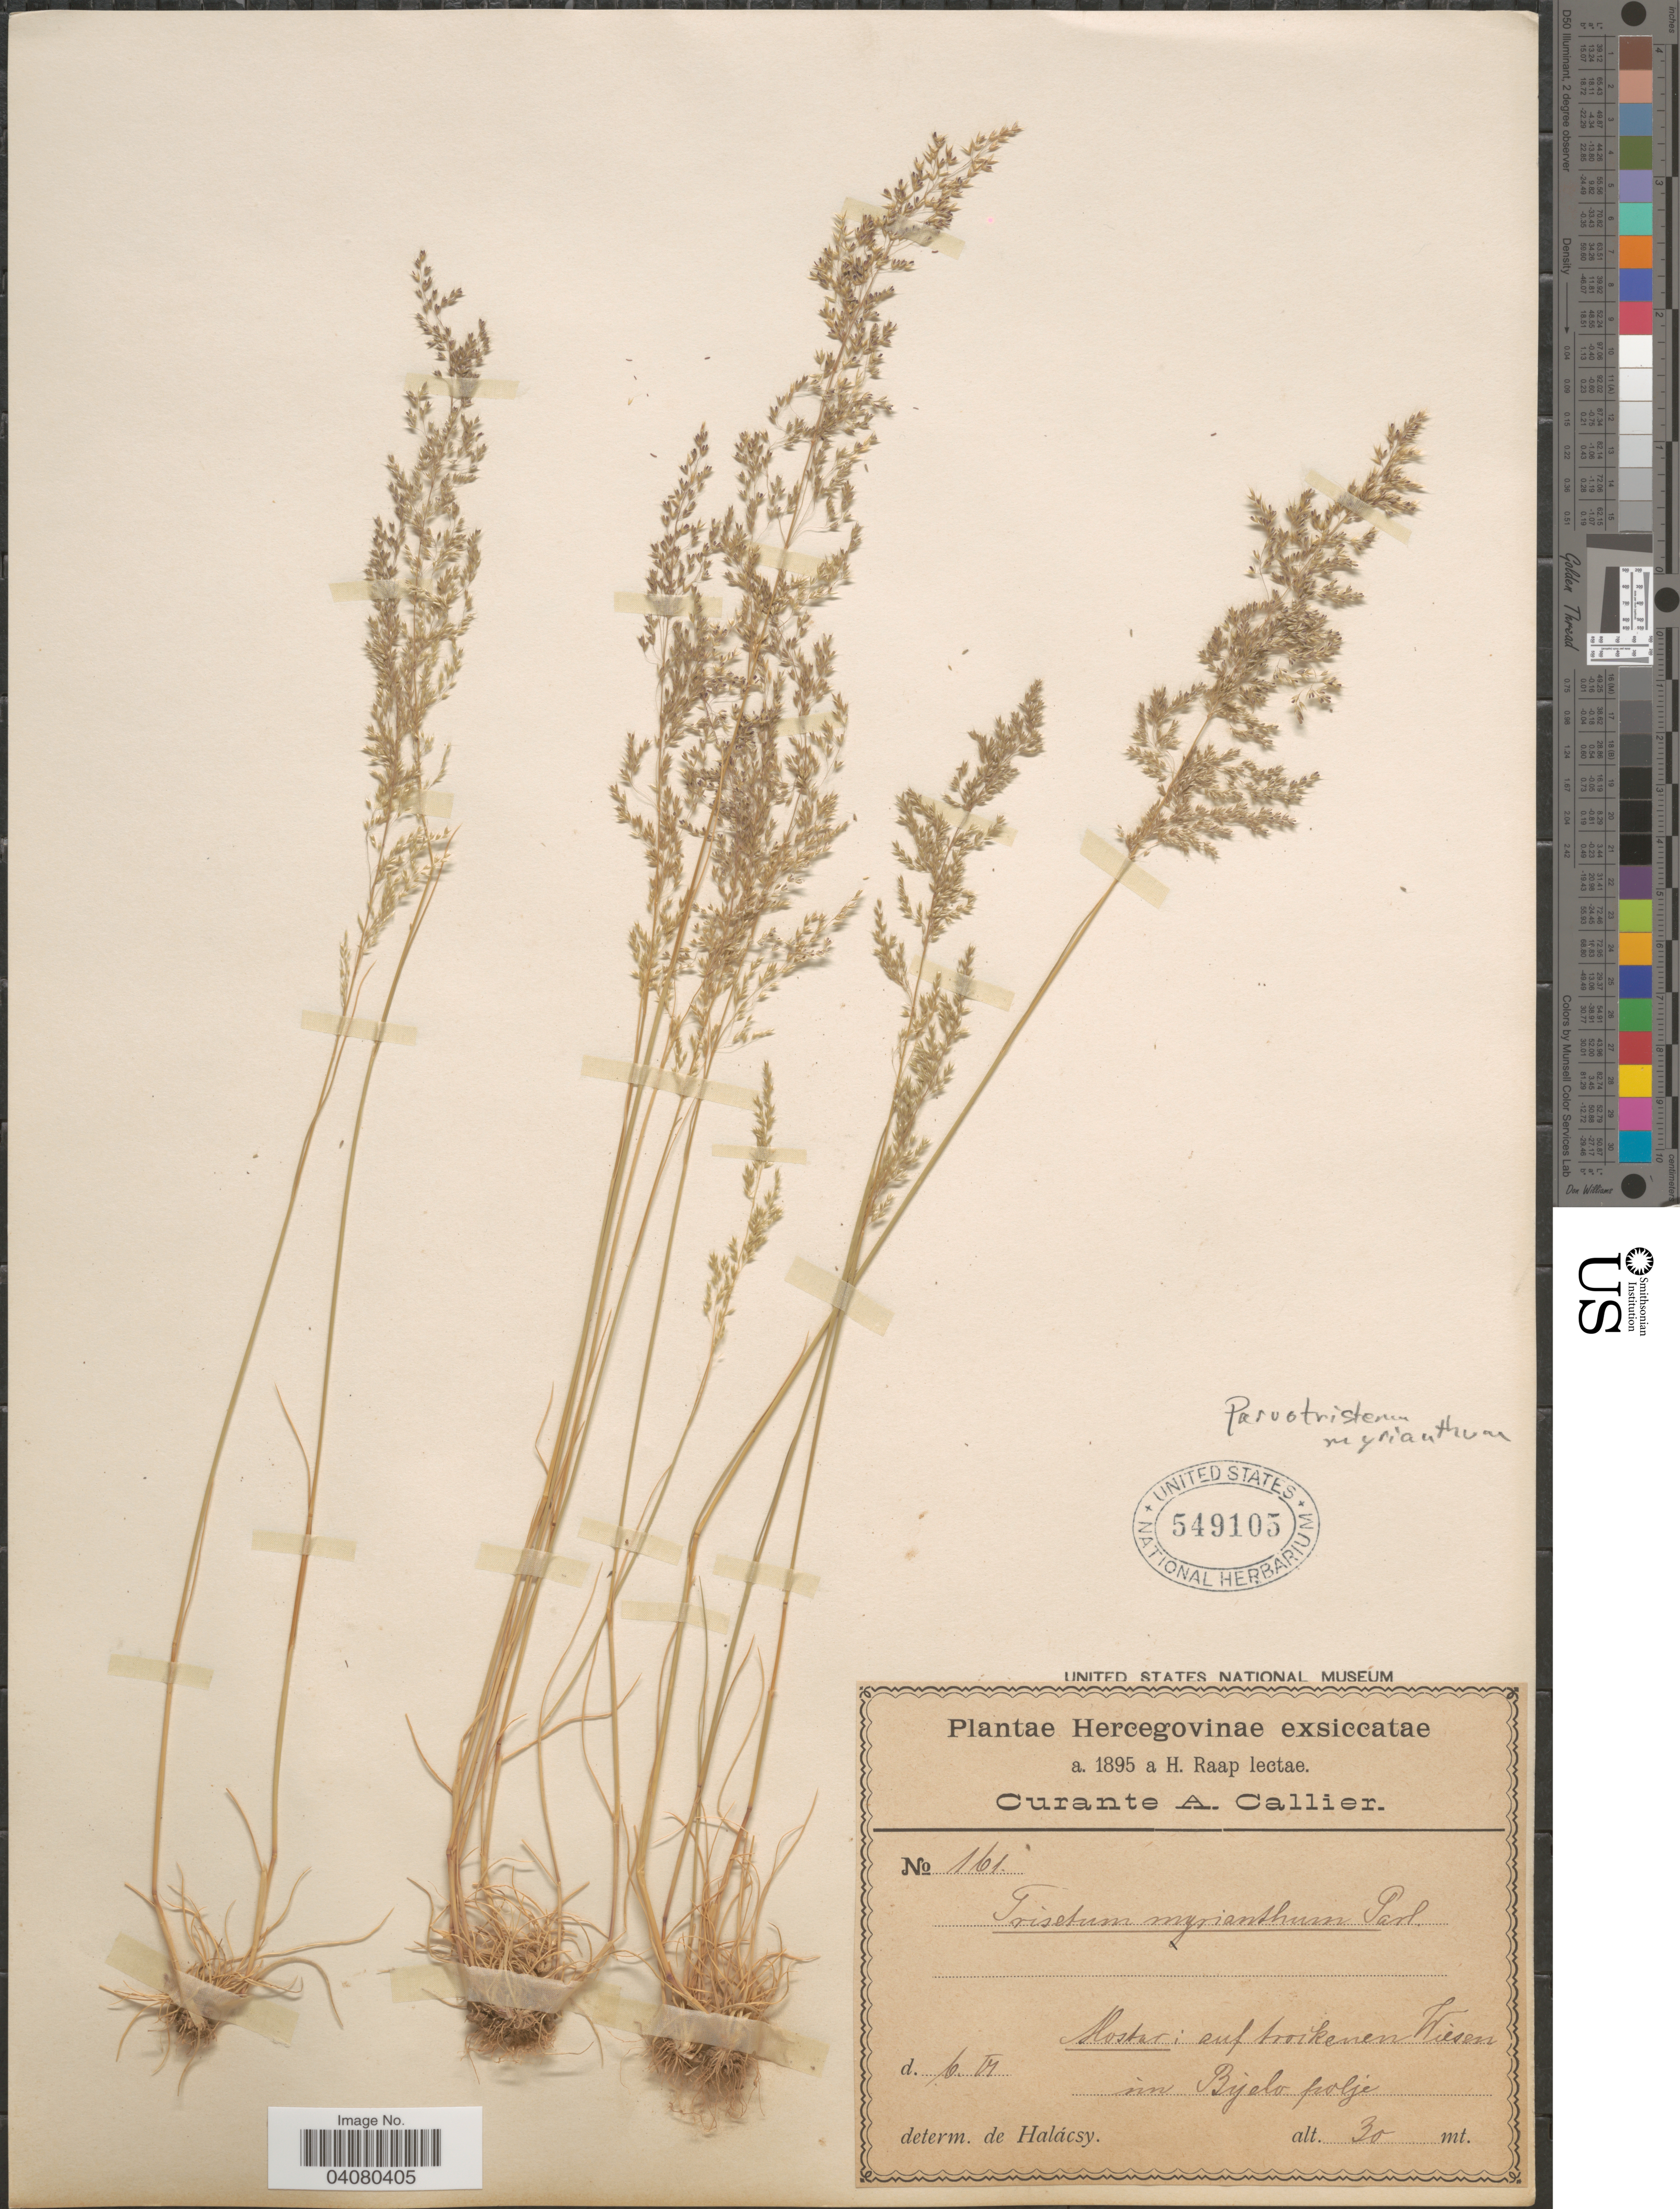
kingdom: Plantae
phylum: Tracheophyta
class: Liliopsida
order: Poales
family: Poaceae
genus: Parvotrisetum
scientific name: Parvotrisetum myrianthum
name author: (Bertol.) Chrtek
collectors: H. Raap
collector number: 161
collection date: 1895-06-06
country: Bosnia and Herzegovina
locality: Hercegovinae. Mostar: auf trockenen Wiesen im Bijelo polje.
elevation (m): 30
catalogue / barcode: US 549105